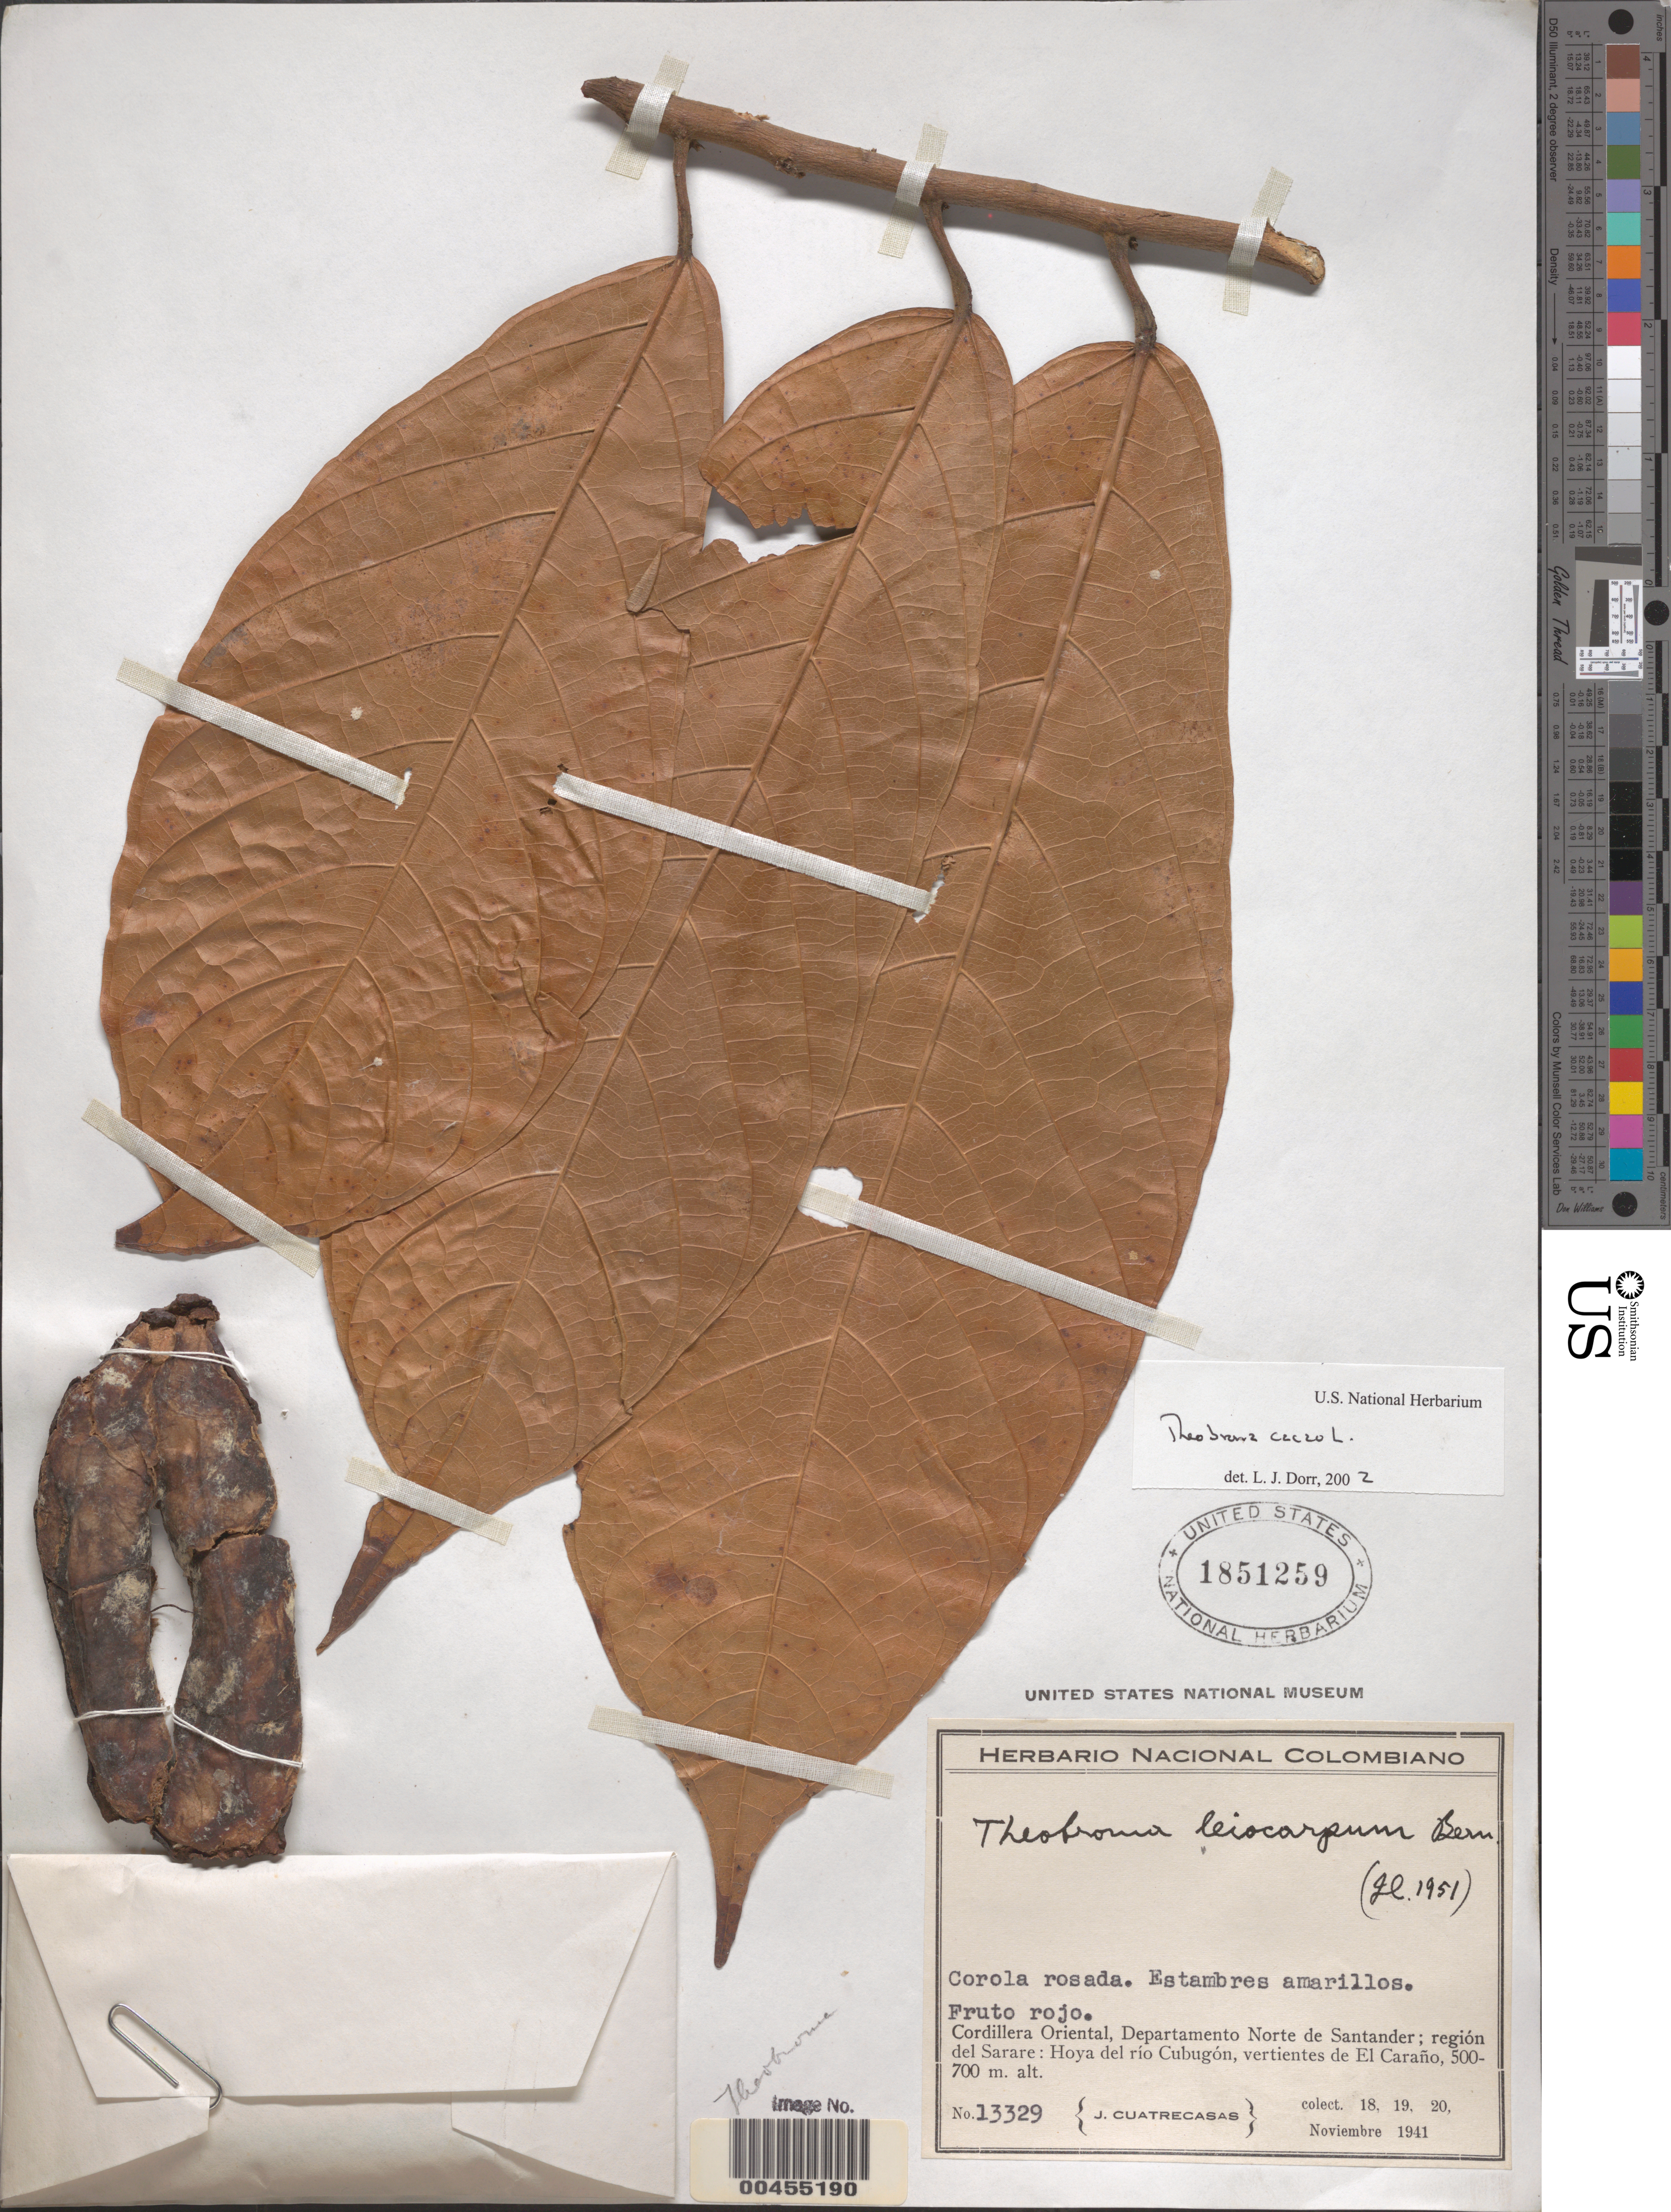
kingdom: Plantae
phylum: Tracheophyta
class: Magnoliopsida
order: Malvales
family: Malvaceae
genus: Theobroma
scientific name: Theobroma cacao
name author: L.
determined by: Dorr, L. J., (BOT), Smithsonian Institution - National Museum of Natural History (UNITED STATES)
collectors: J. Cuatrecasas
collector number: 13329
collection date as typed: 18 Nov 1941 to 20 Nov 1941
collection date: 1941-11-18/1941-11-20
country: Colombia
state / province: Norte de Santander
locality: Región del Sarare; Hoya del Río Cubugón; Vertientes de El Carano; Cordillera Oriental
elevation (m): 500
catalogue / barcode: US 1851259